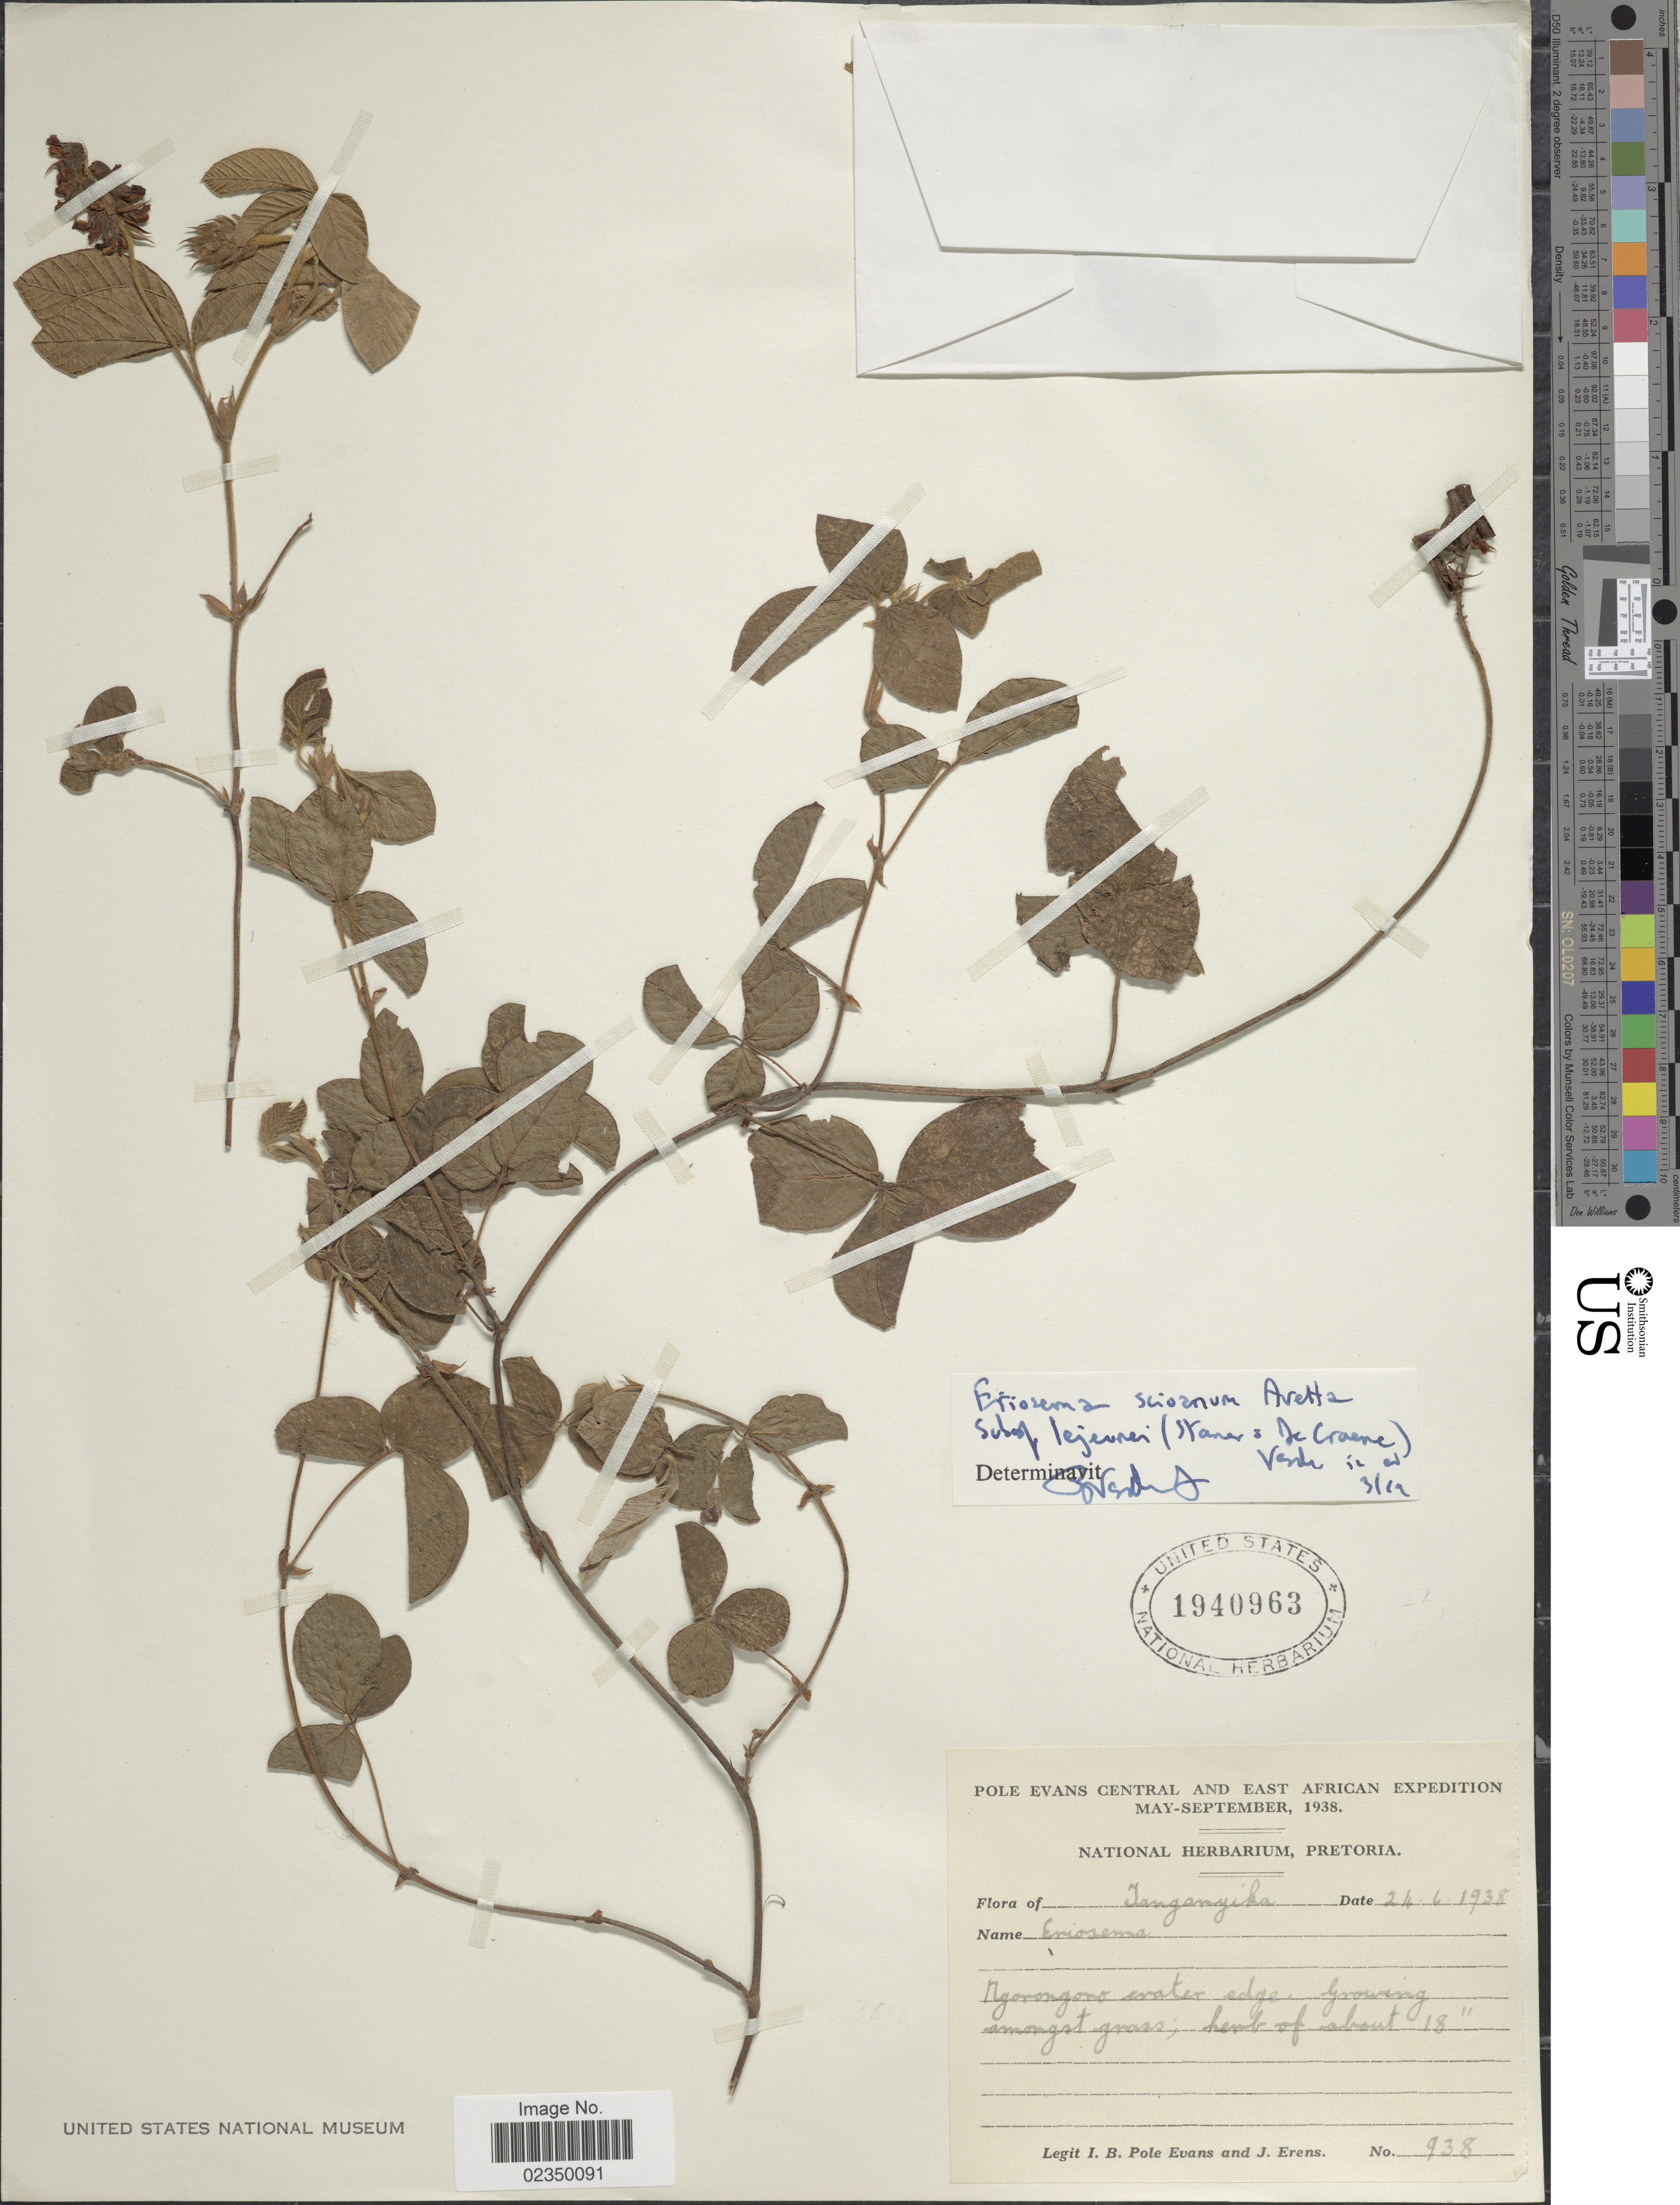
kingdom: Plantae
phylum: Tracheophyta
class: Magnoliopsida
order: Fabales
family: Fabaceae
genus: Eriosema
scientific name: Eriosema scioanum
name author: Avetta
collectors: I. B. Pole-Evans & J. Erens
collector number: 938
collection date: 1938-06-24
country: Tanzania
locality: Tanganyika, Ngorongono crater edge. Central and East African.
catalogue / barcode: US 1940963